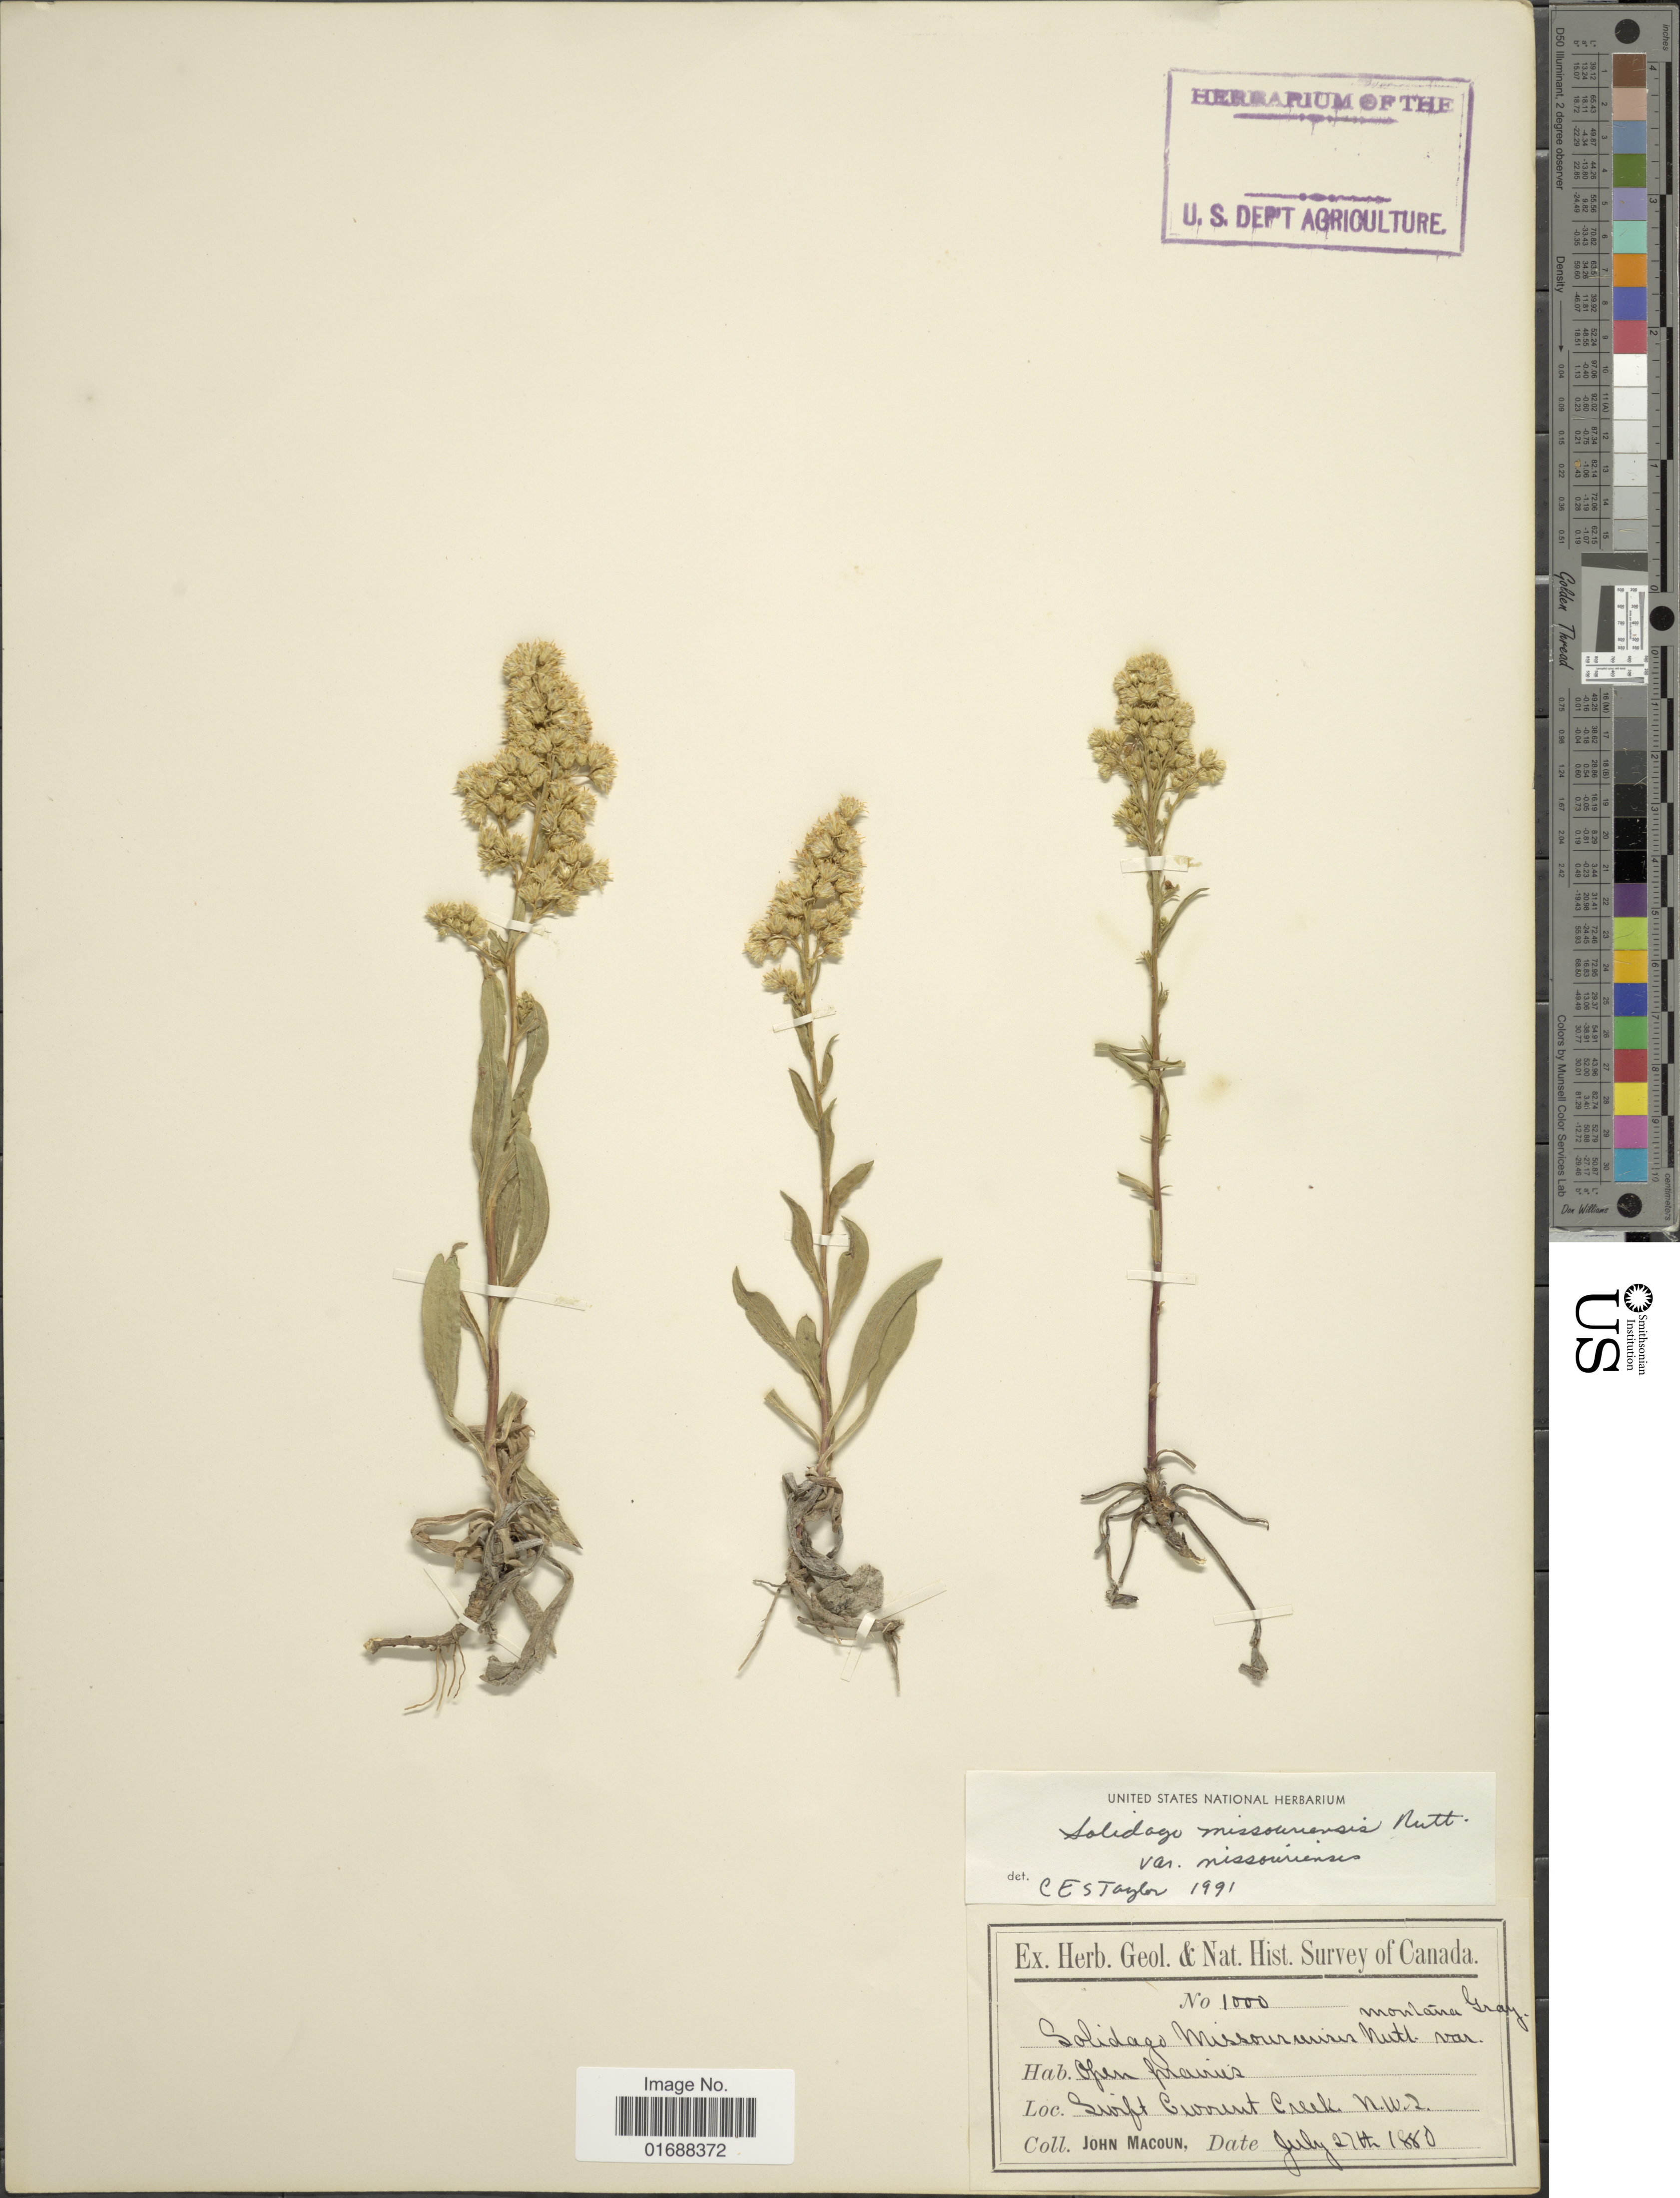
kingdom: Plantae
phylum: Tracheophyta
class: Magnoliopsida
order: Asterales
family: Asteraceae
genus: Solidago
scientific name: Solidago missouriensis var. missouriensis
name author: Nutt.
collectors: J. Macoun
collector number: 1000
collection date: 1880-07-27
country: Canada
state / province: Alberta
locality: Swiftcurrent Creek N.W.Z.